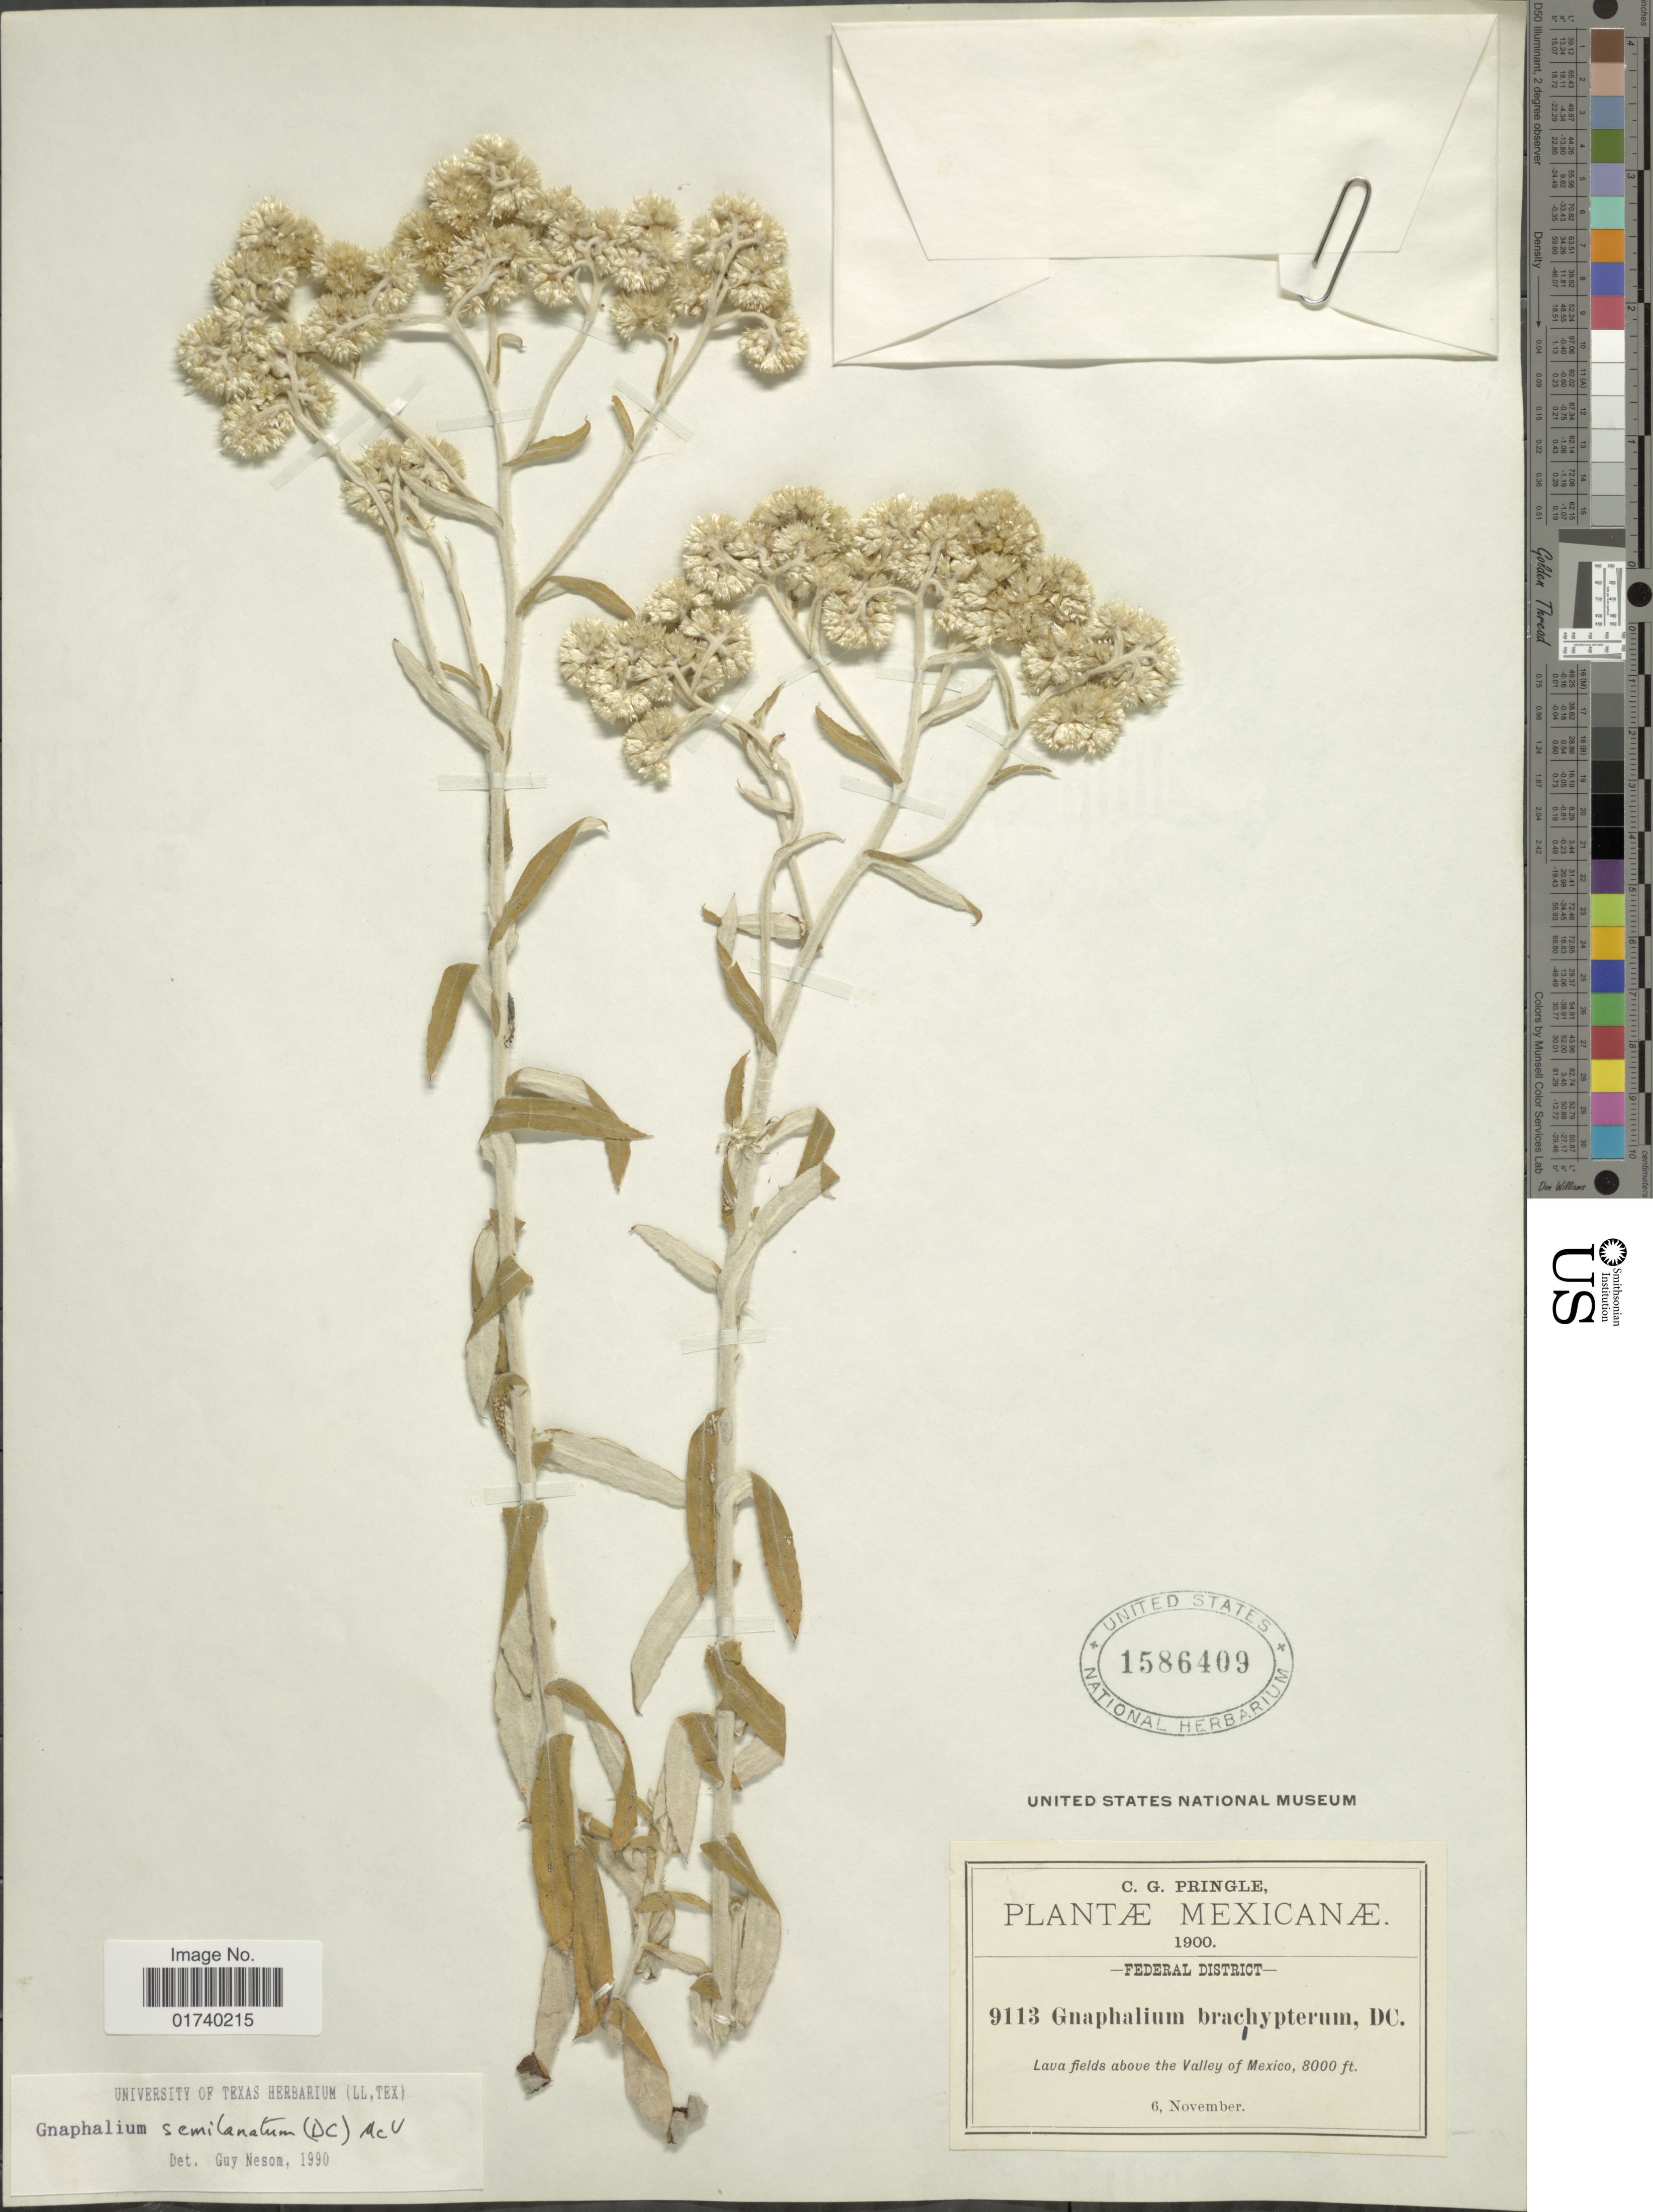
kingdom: Plantae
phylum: Tracheophyta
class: Magnoliopsida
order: Asterales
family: Asteraceae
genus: Pseudognaphalium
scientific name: Pseudognaphalium semilanatum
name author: (DC.) Anderb.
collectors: C. G. Pringle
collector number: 9113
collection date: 1900-11-03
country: Mexico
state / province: Distrito Federal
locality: Federal District, Lava fields above the Valley of Mexico.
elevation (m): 2438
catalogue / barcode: US 1586409